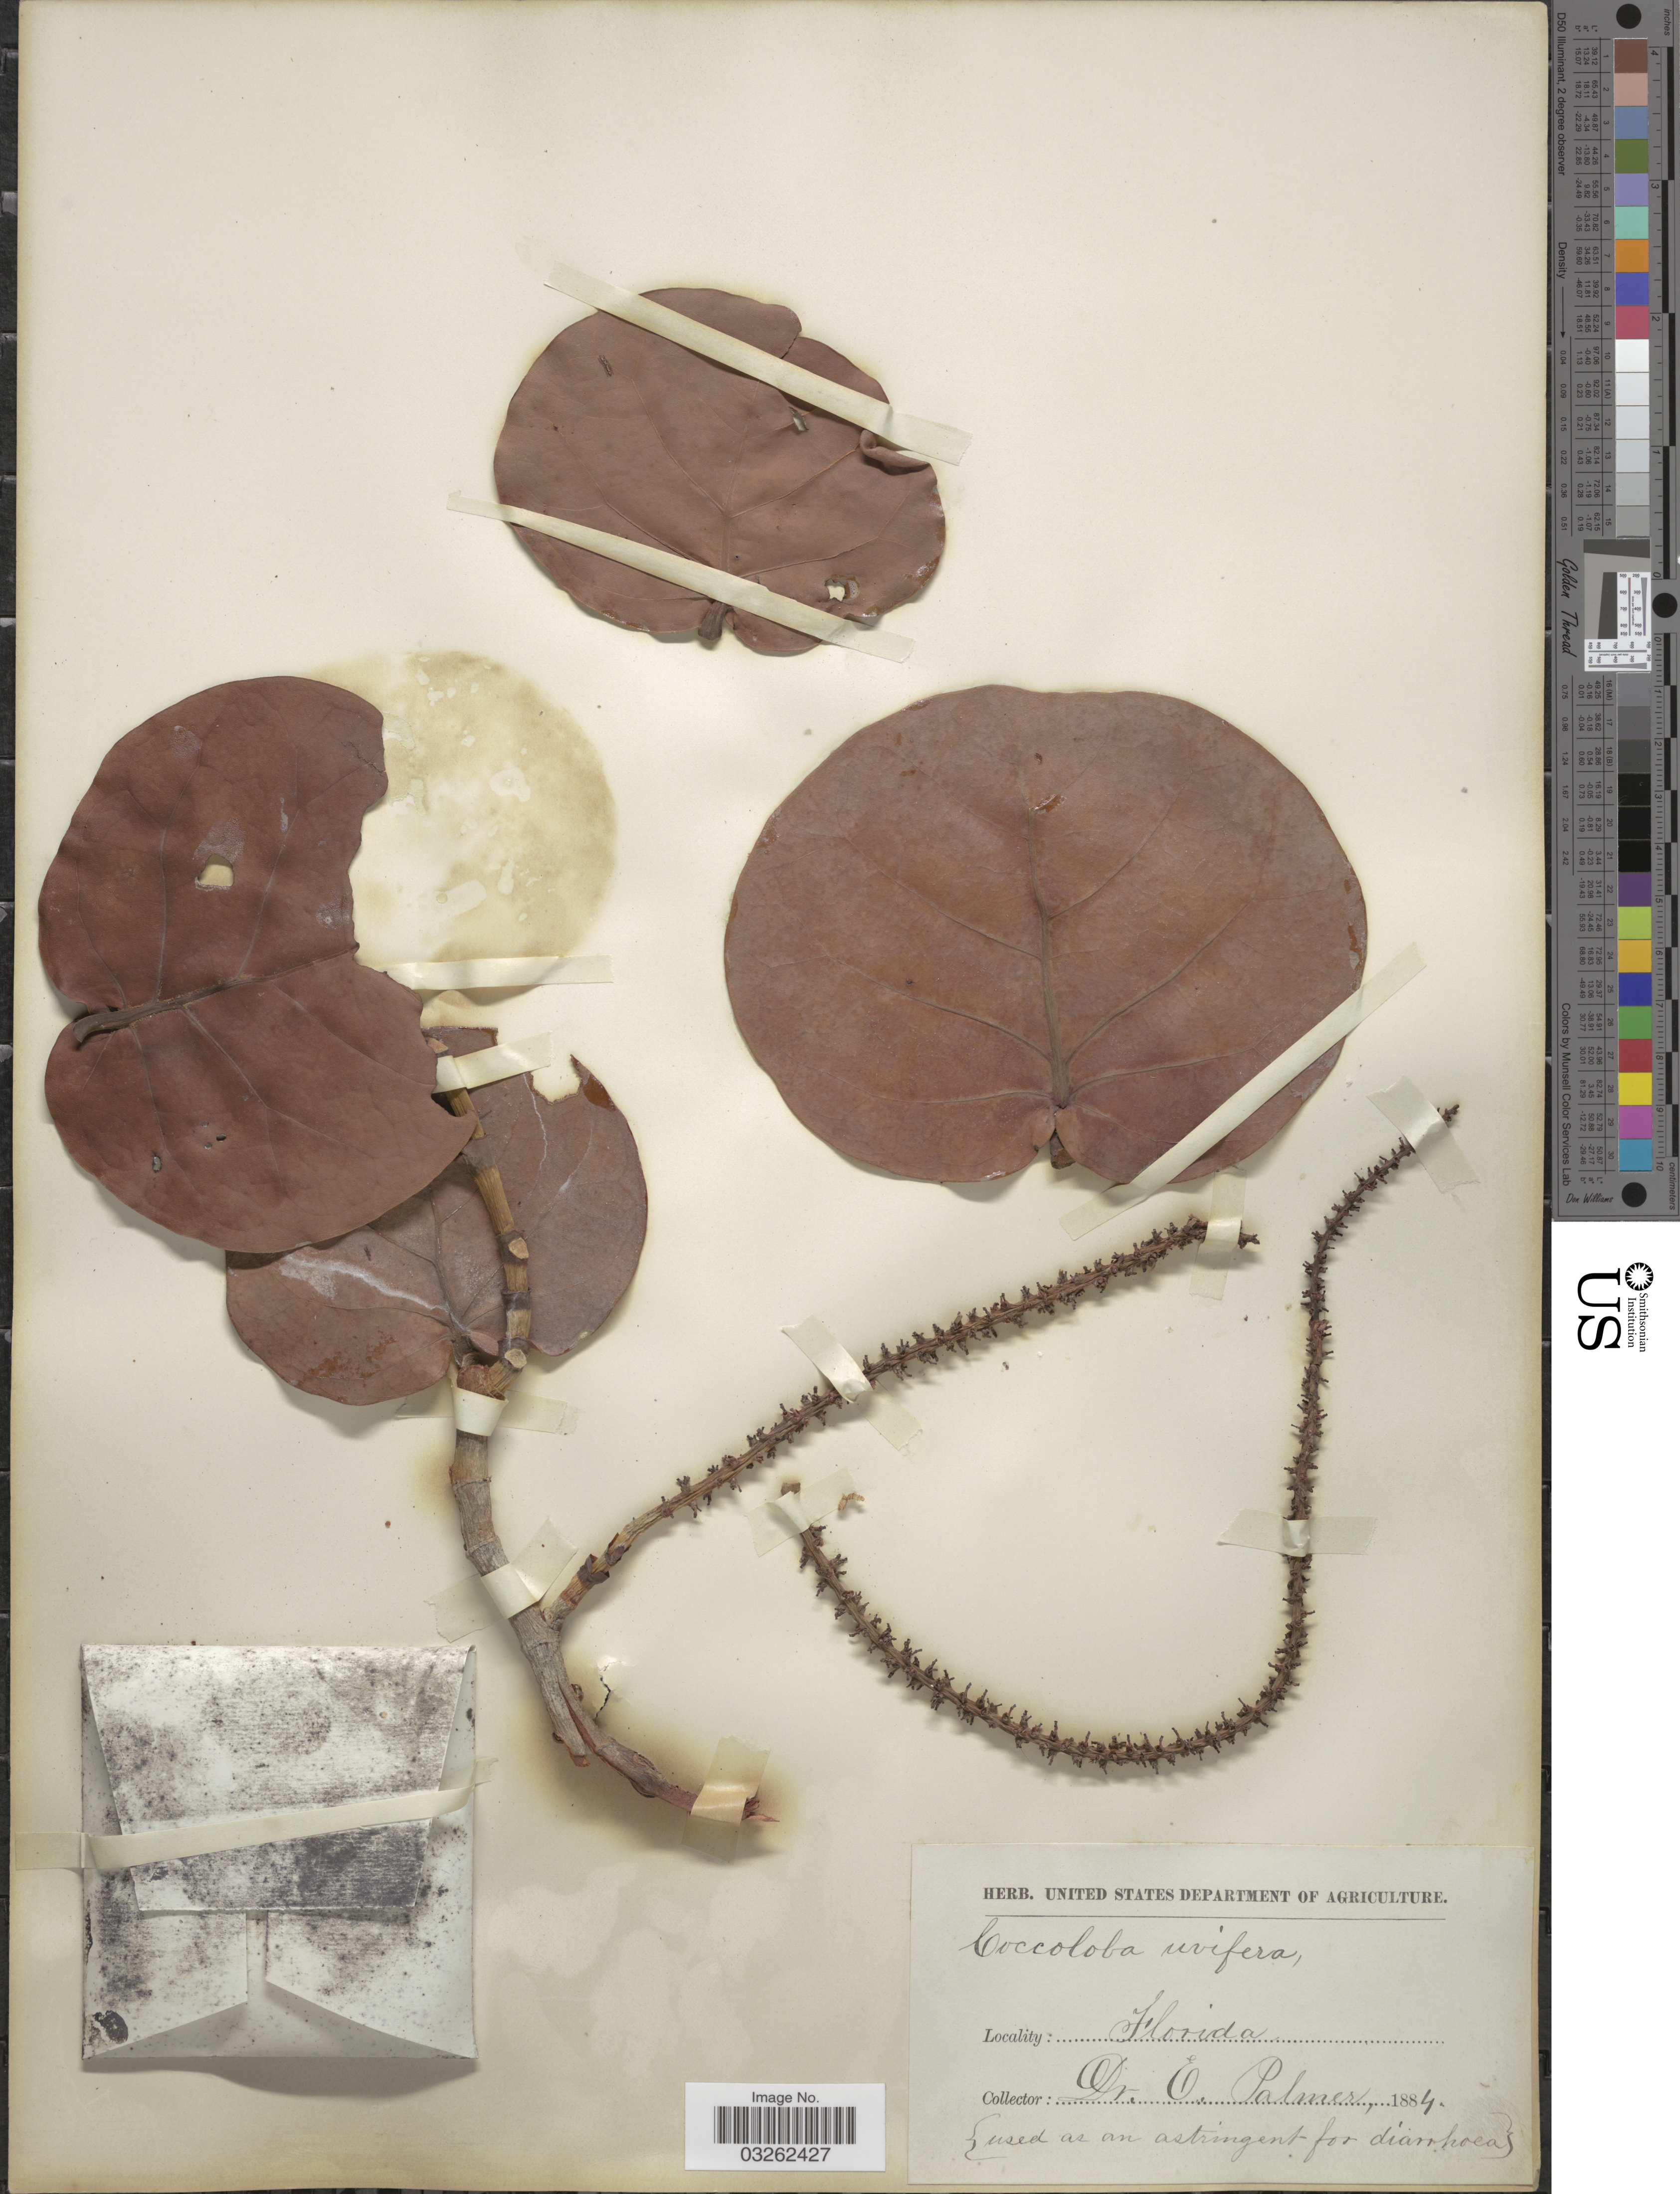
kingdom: Plantae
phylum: Tracheophyta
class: Magnoliopsida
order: Caryophyllales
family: Polygonaceae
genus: Coccoloba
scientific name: Coccoloba uvifera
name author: L.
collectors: O. Palmer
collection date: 1884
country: United States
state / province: Florida